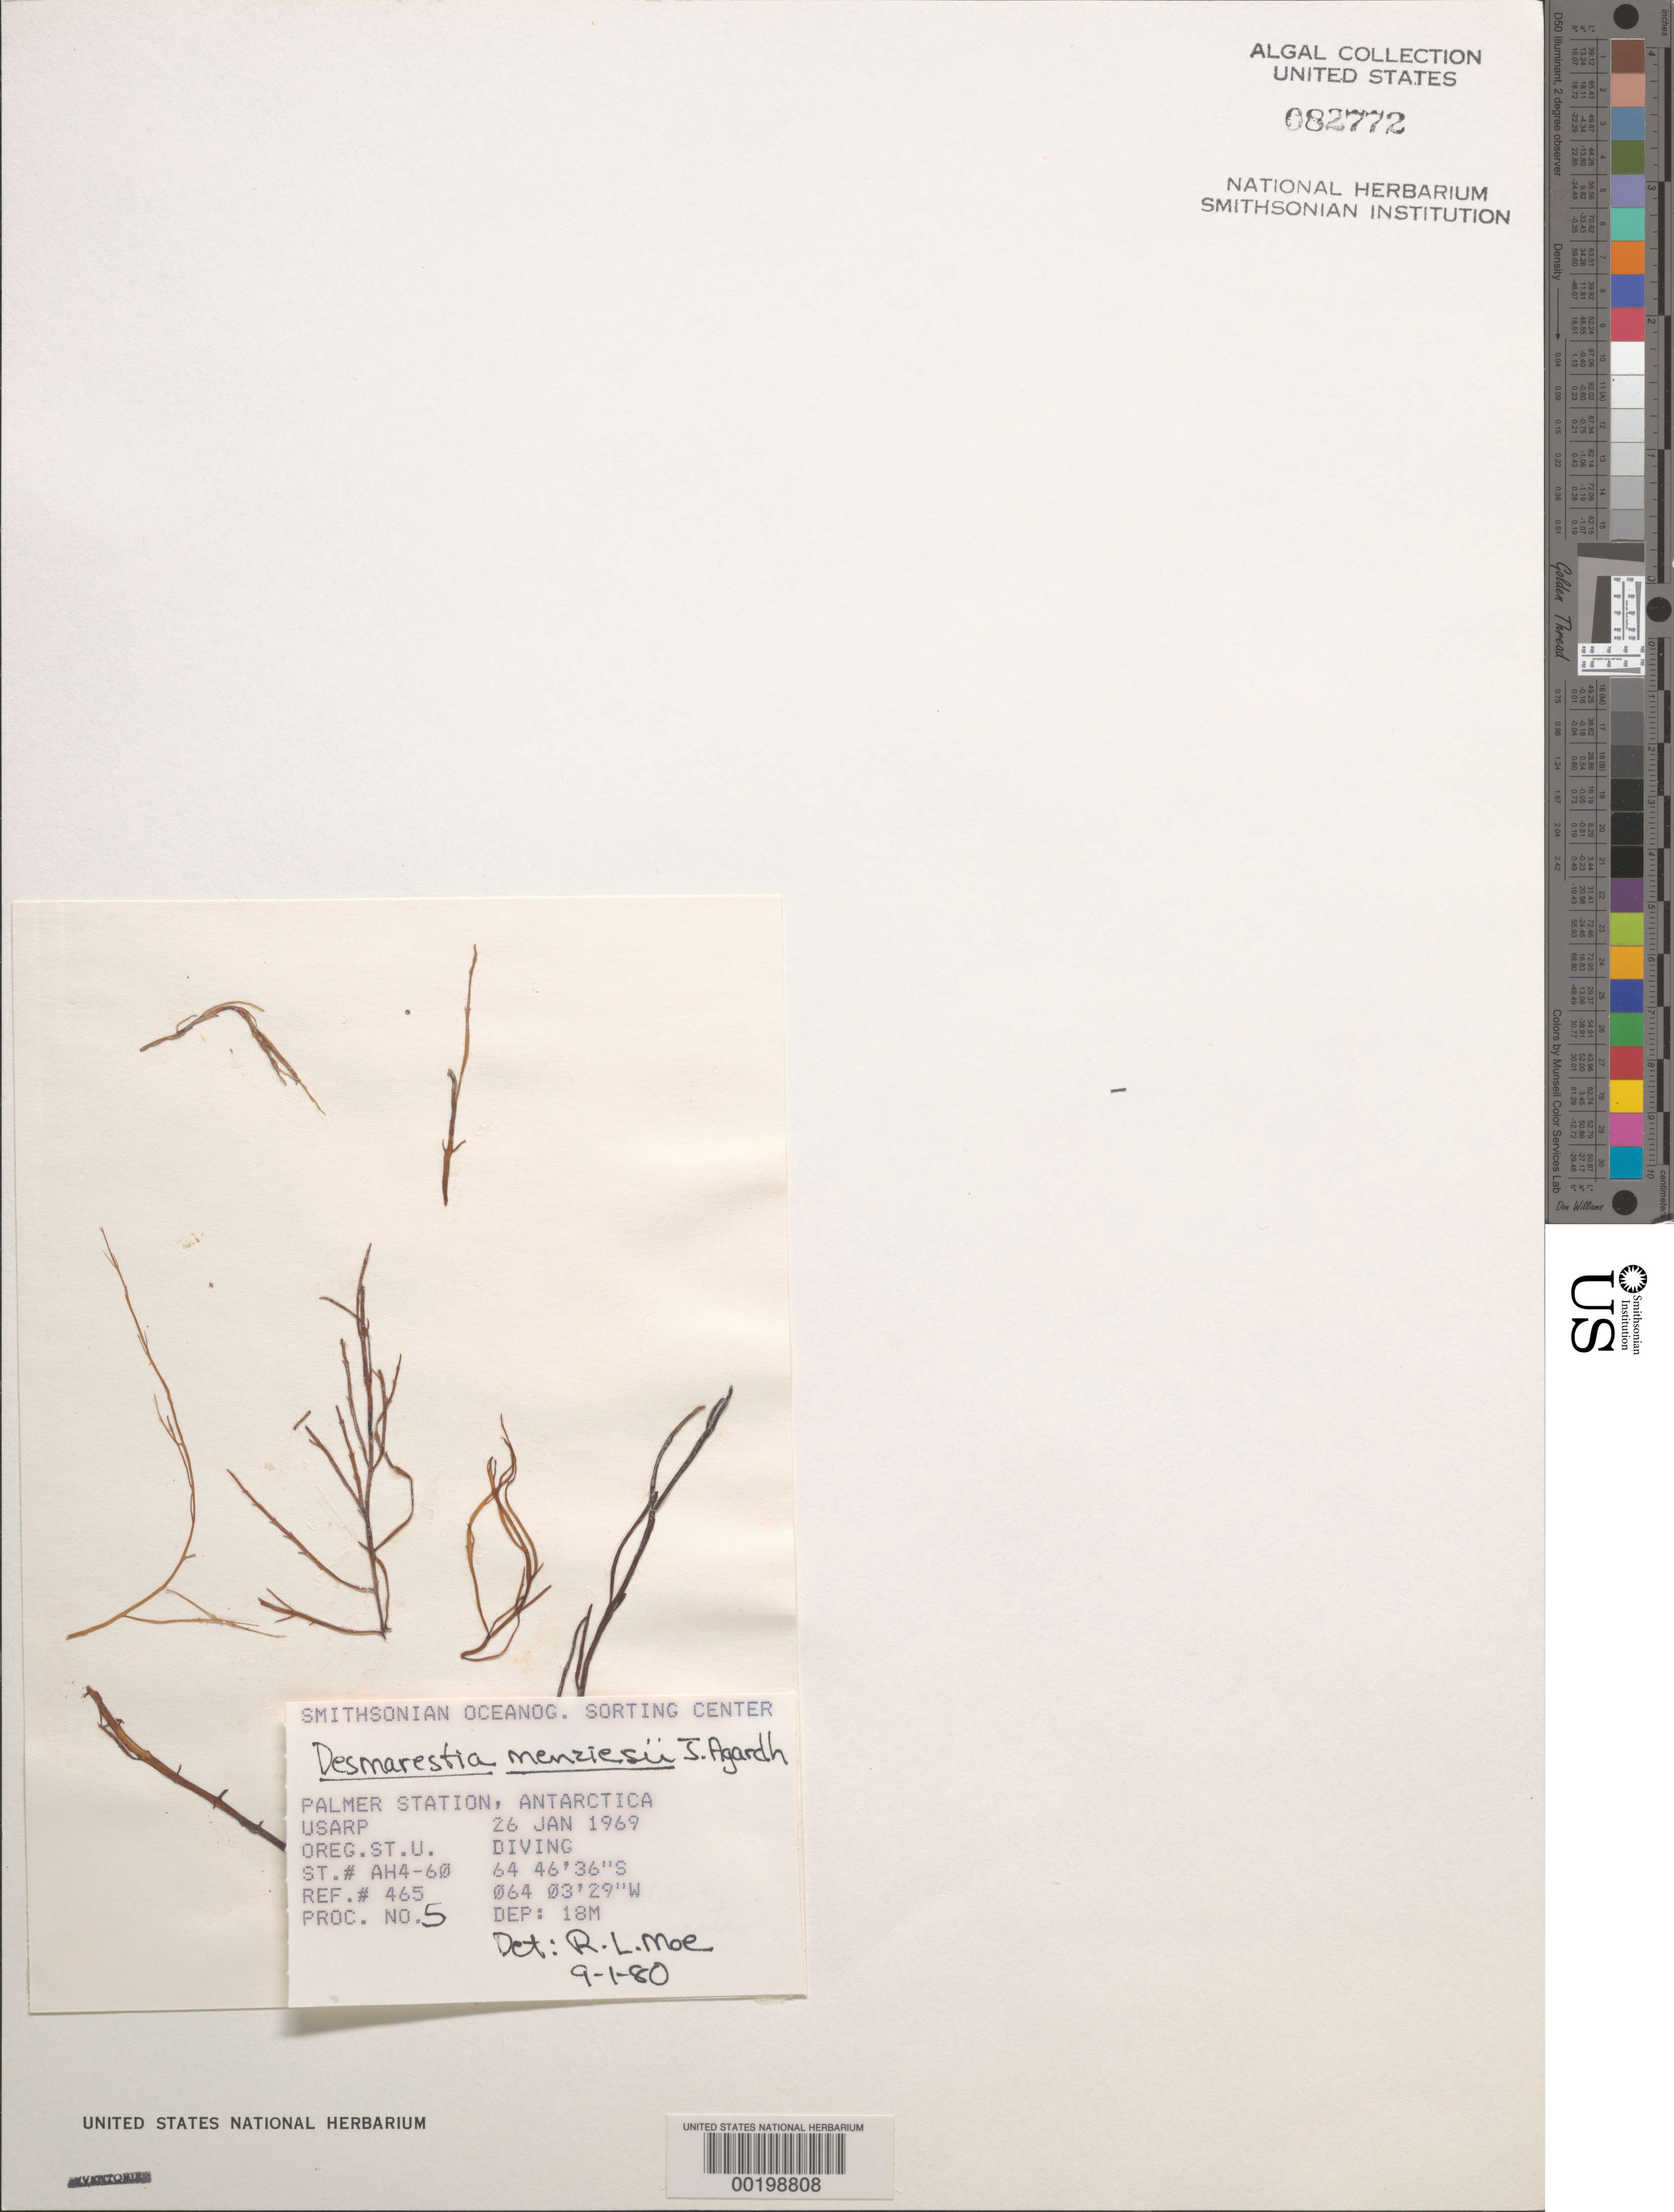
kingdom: Chromista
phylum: Ochrophyta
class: Phaeophyceae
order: Desmarestiales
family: Desmarestiaceae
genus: Desmarestia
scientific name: Desmarestia menziesii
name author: J. Agardh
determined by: Moe, R. L.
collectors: Oregon State University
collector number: Station Ah4-60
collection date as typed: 26 Jan 1969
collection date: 1969-01-26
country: Antarctica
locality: Palmer Station, Antarctic Peninsula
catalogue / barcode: US 82772